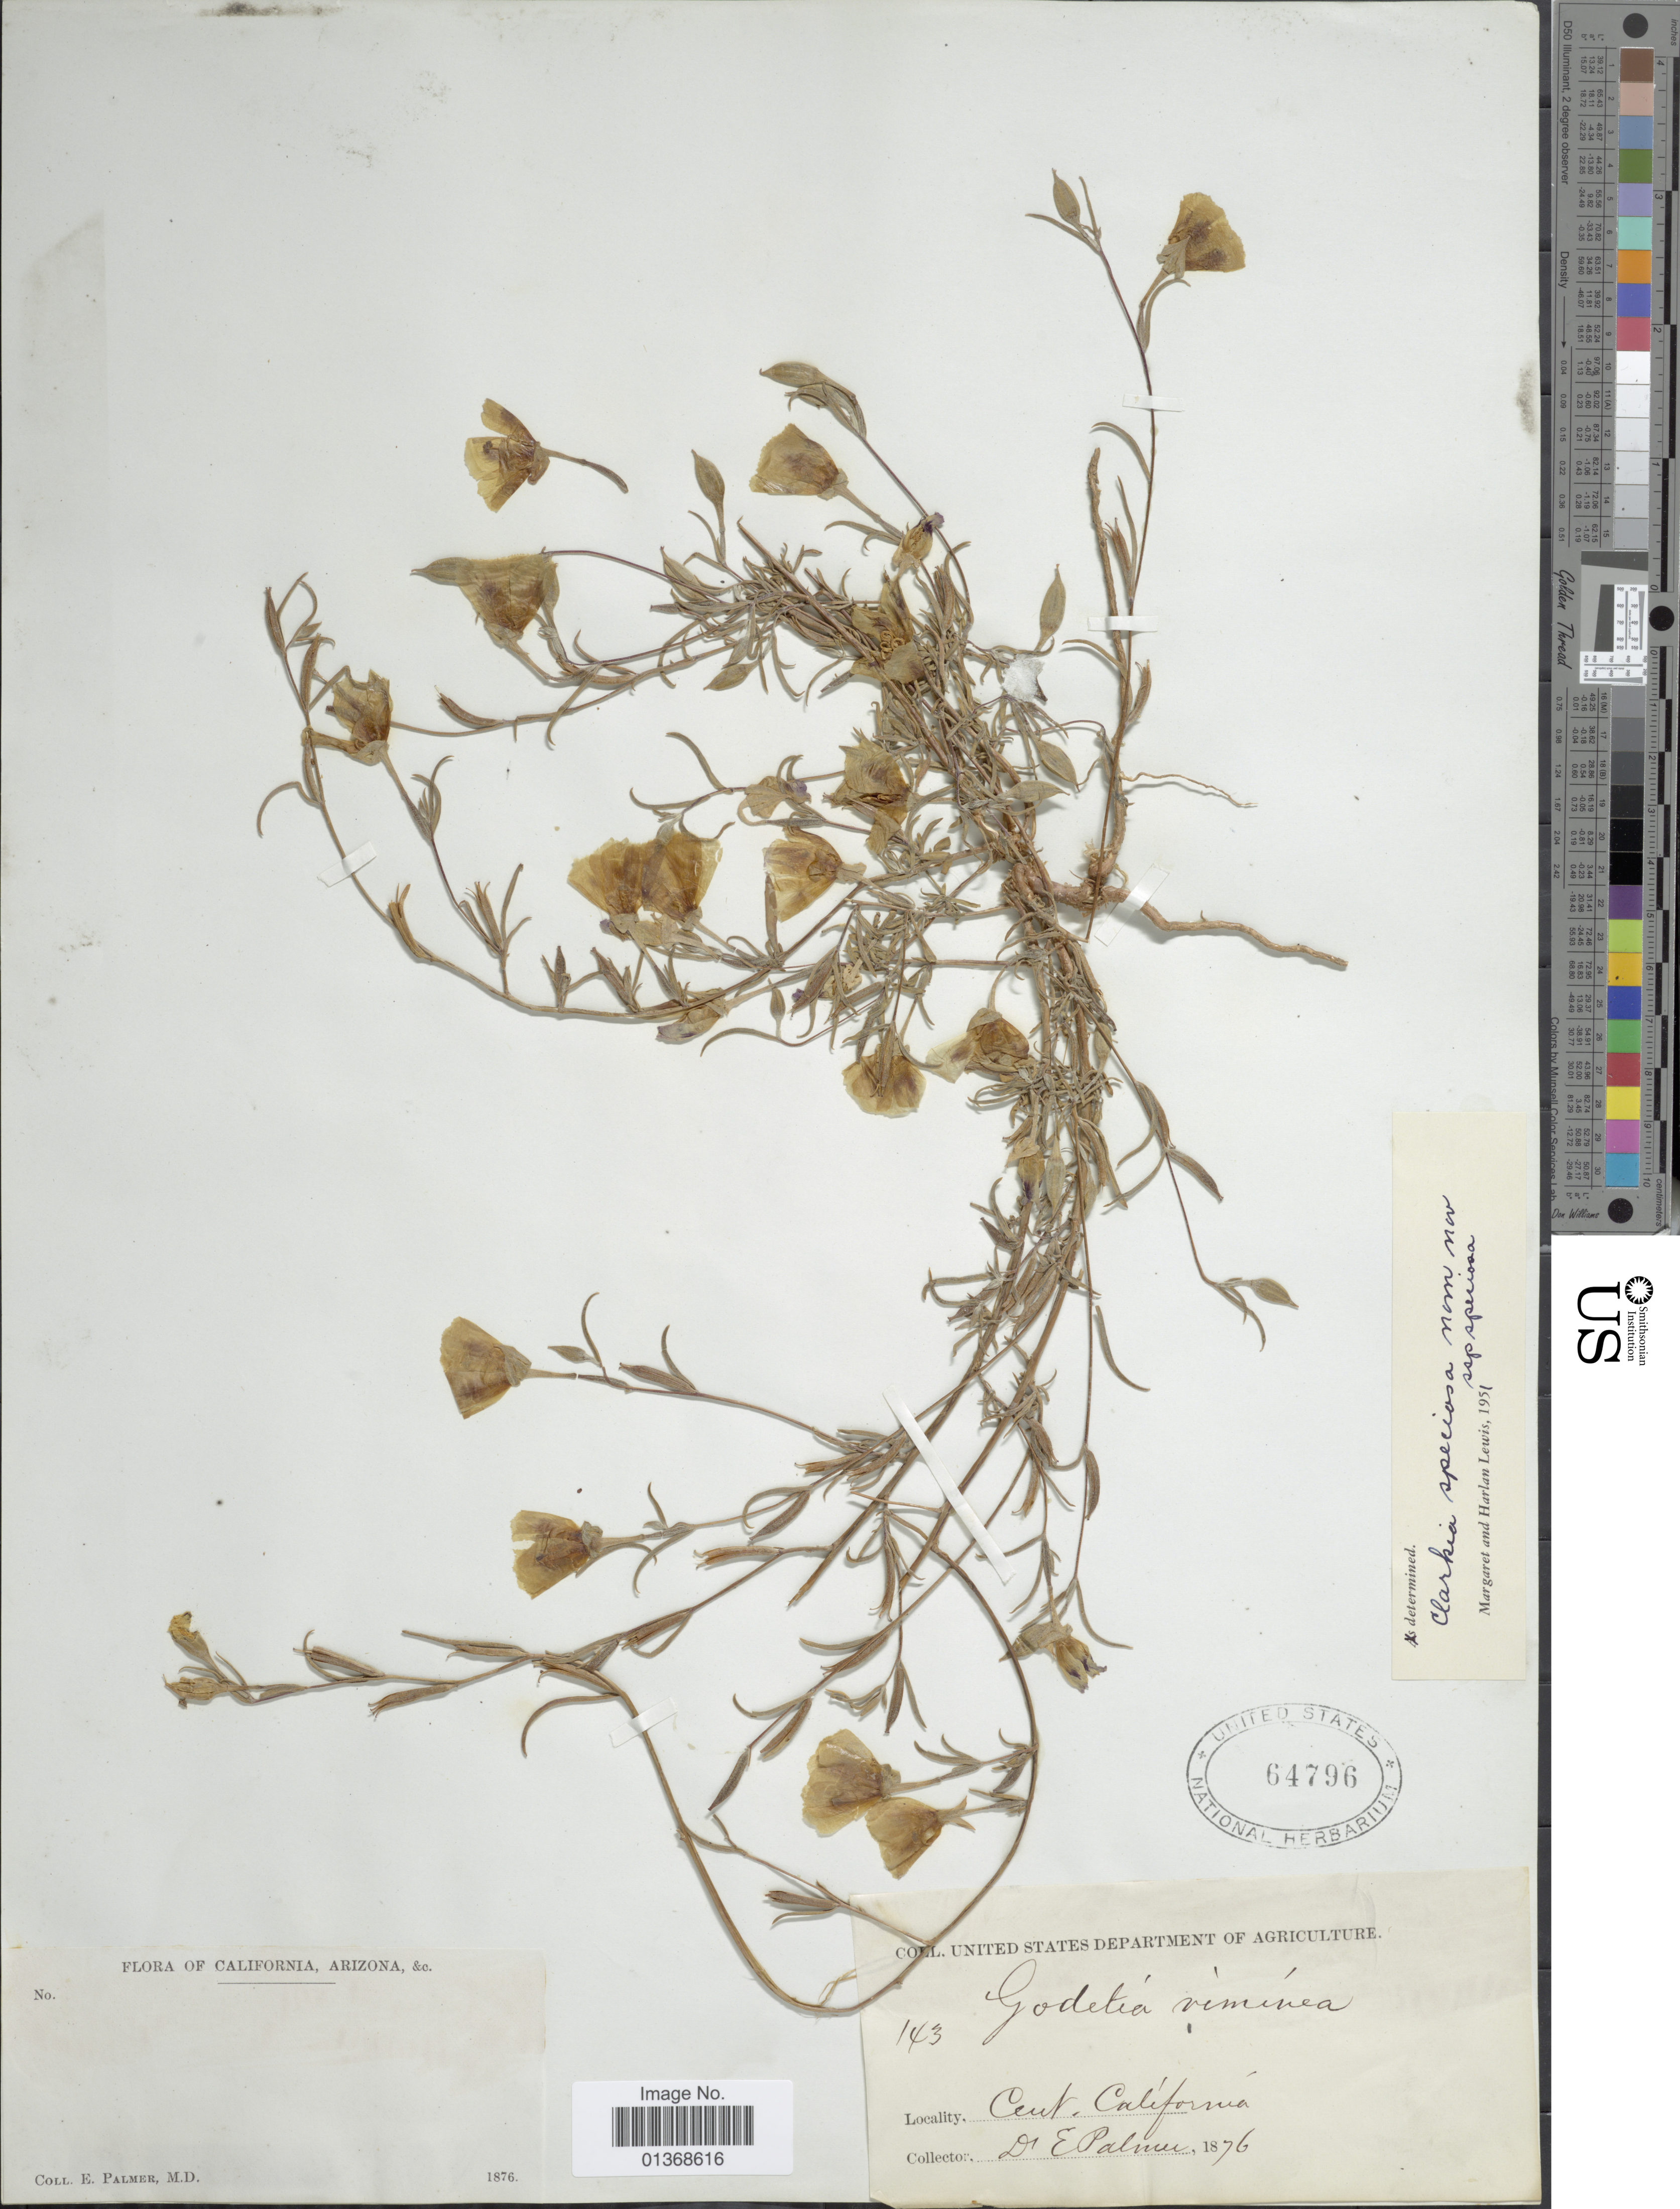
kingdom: Plantae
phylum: Tracheophyta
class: Magnoliopsida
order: Myrtales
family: Onagraceae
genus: Clarkia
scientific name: Clarkia speciosa subsp. speciosa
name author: F. H. Lewis & M.E. Lewis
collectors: E. Palmer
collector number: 143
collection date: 1876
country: United States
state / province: California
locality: Cent. California, California, Arizona, & c.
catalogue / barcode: US 64796